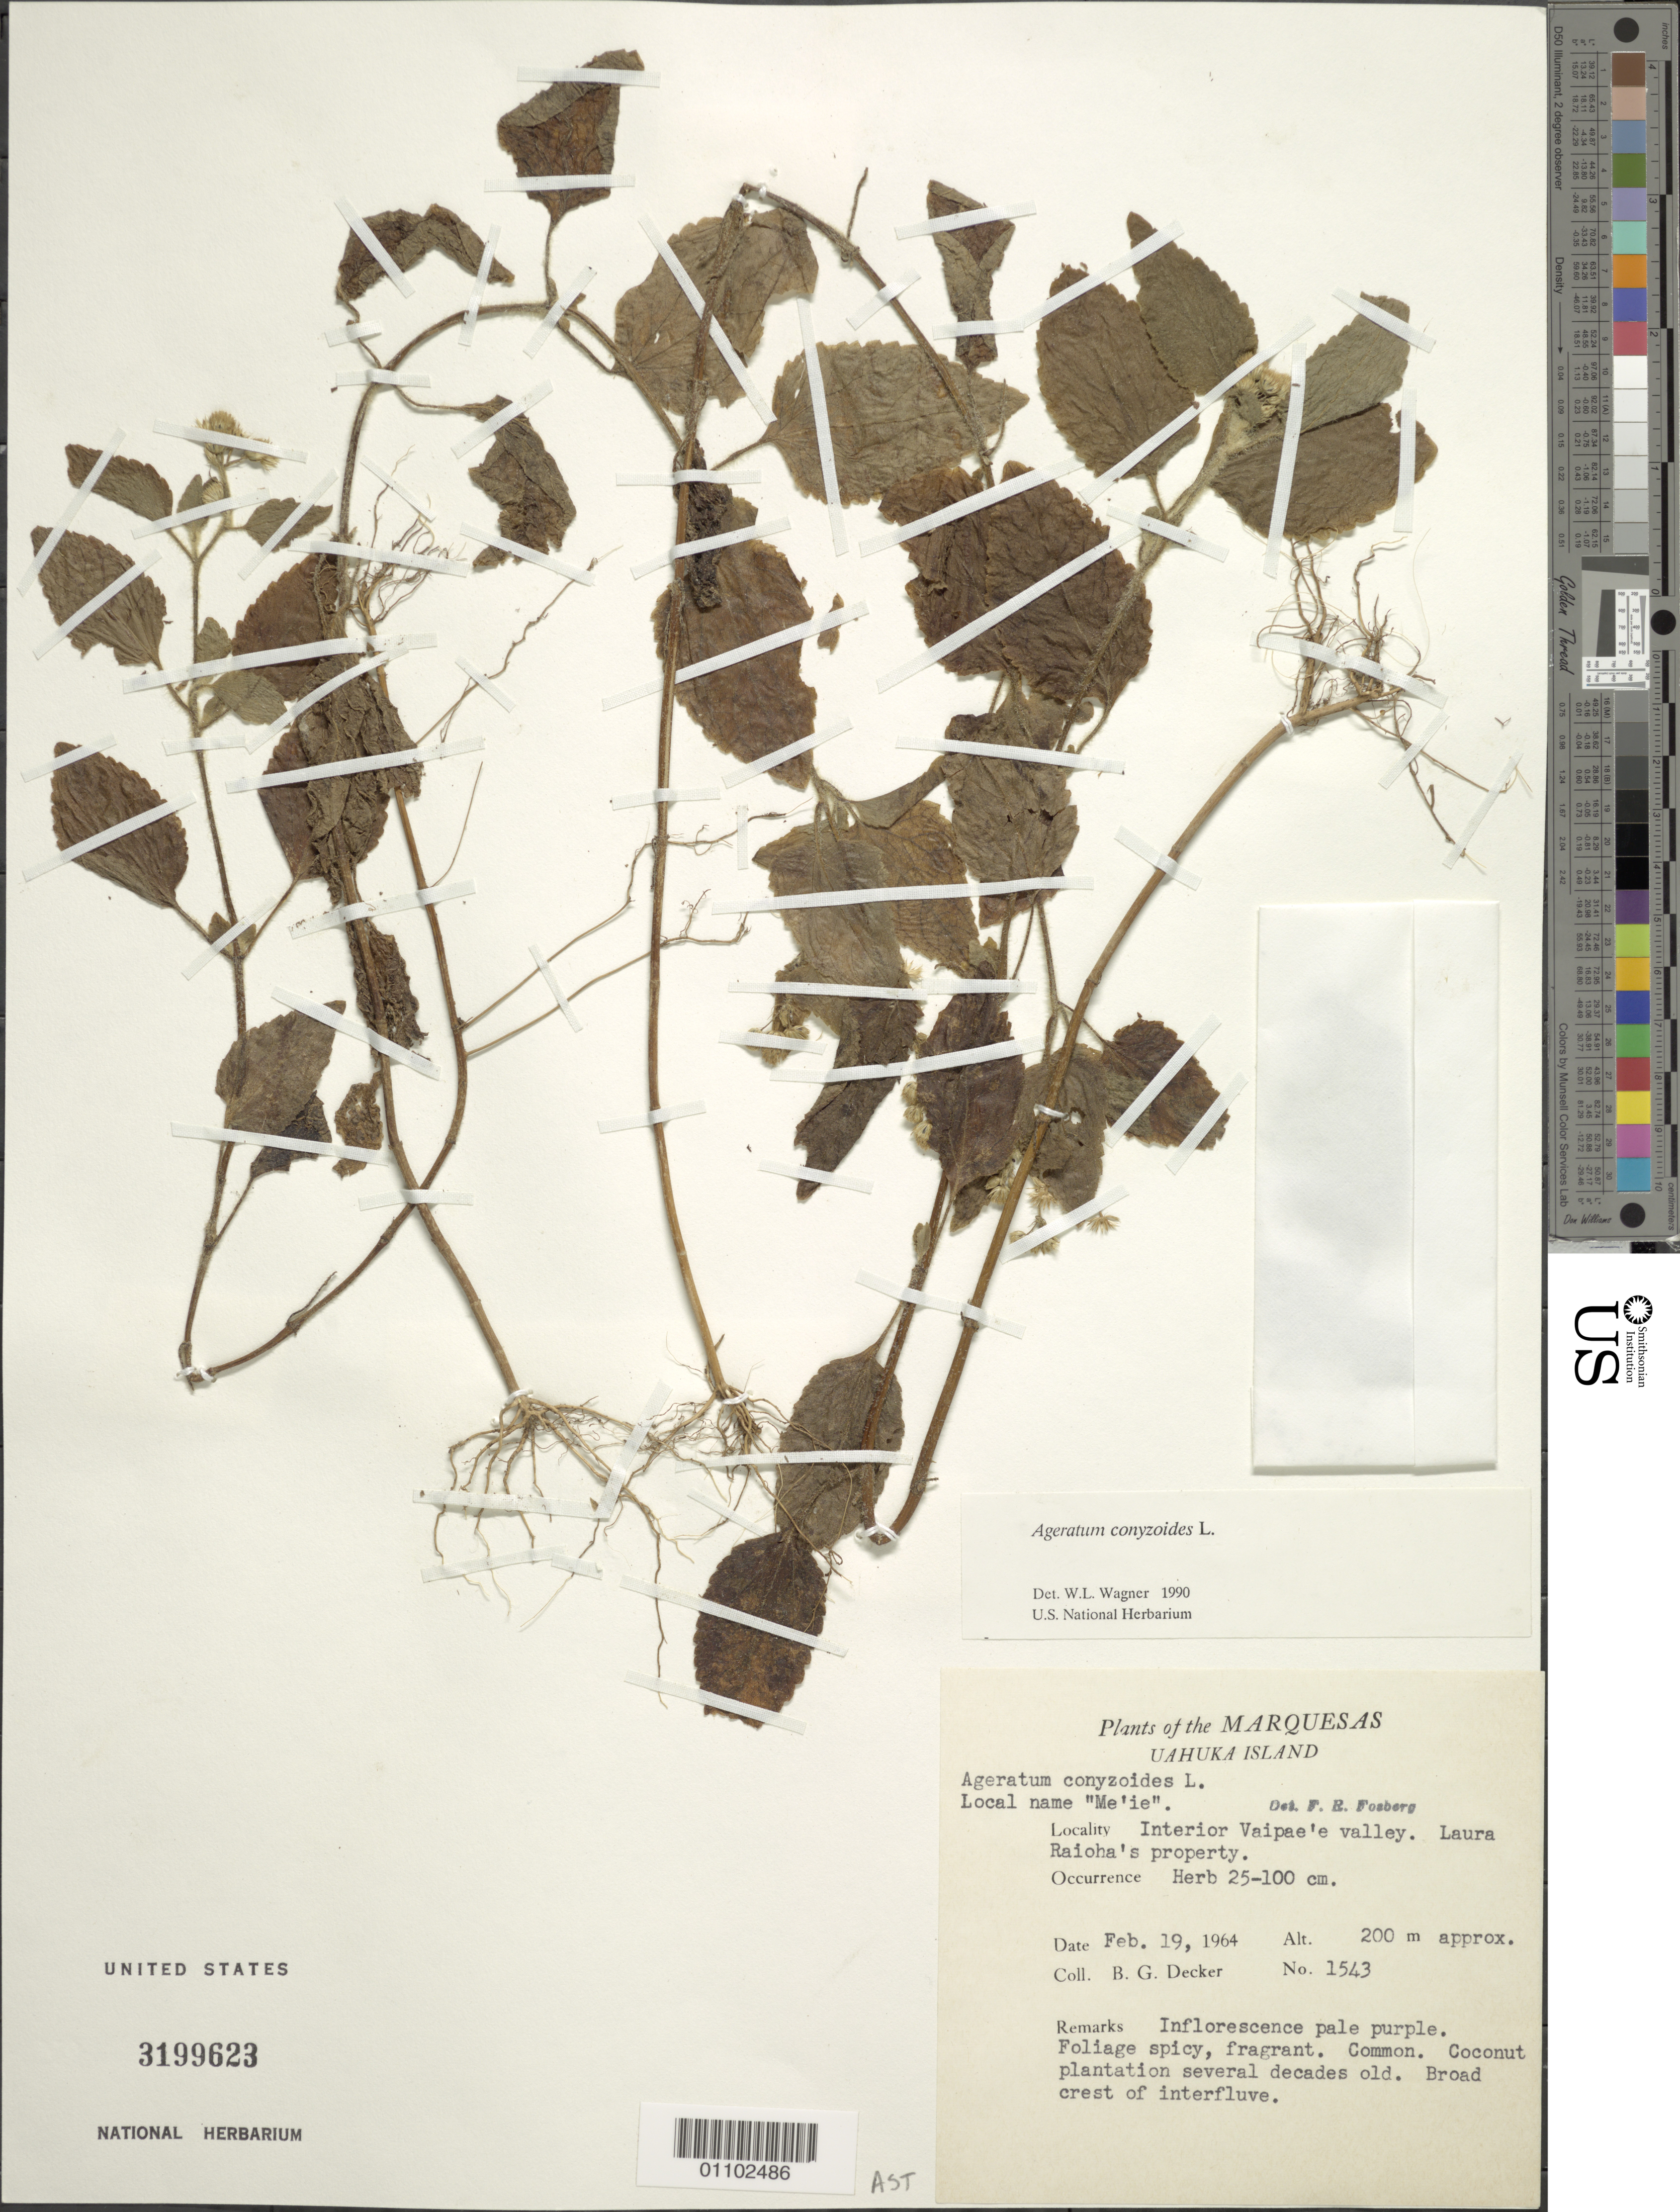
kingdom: Plantae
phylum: Tracheophyta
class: Magnoliopsida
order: Asterales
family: Asteraceae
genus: Ageratum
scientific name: Ageratum conyzoides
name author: L.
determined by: Wagner, W. L., (BOT), Smithsonian Institution - National Museum of Natural History (UNITED STATES)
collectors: B. G. Decker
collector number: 1543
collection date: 1964-02-19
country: French Polynesia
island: Ua Huka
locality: interior Vaipae'e Valley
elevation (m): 200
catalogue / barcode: US 3199623